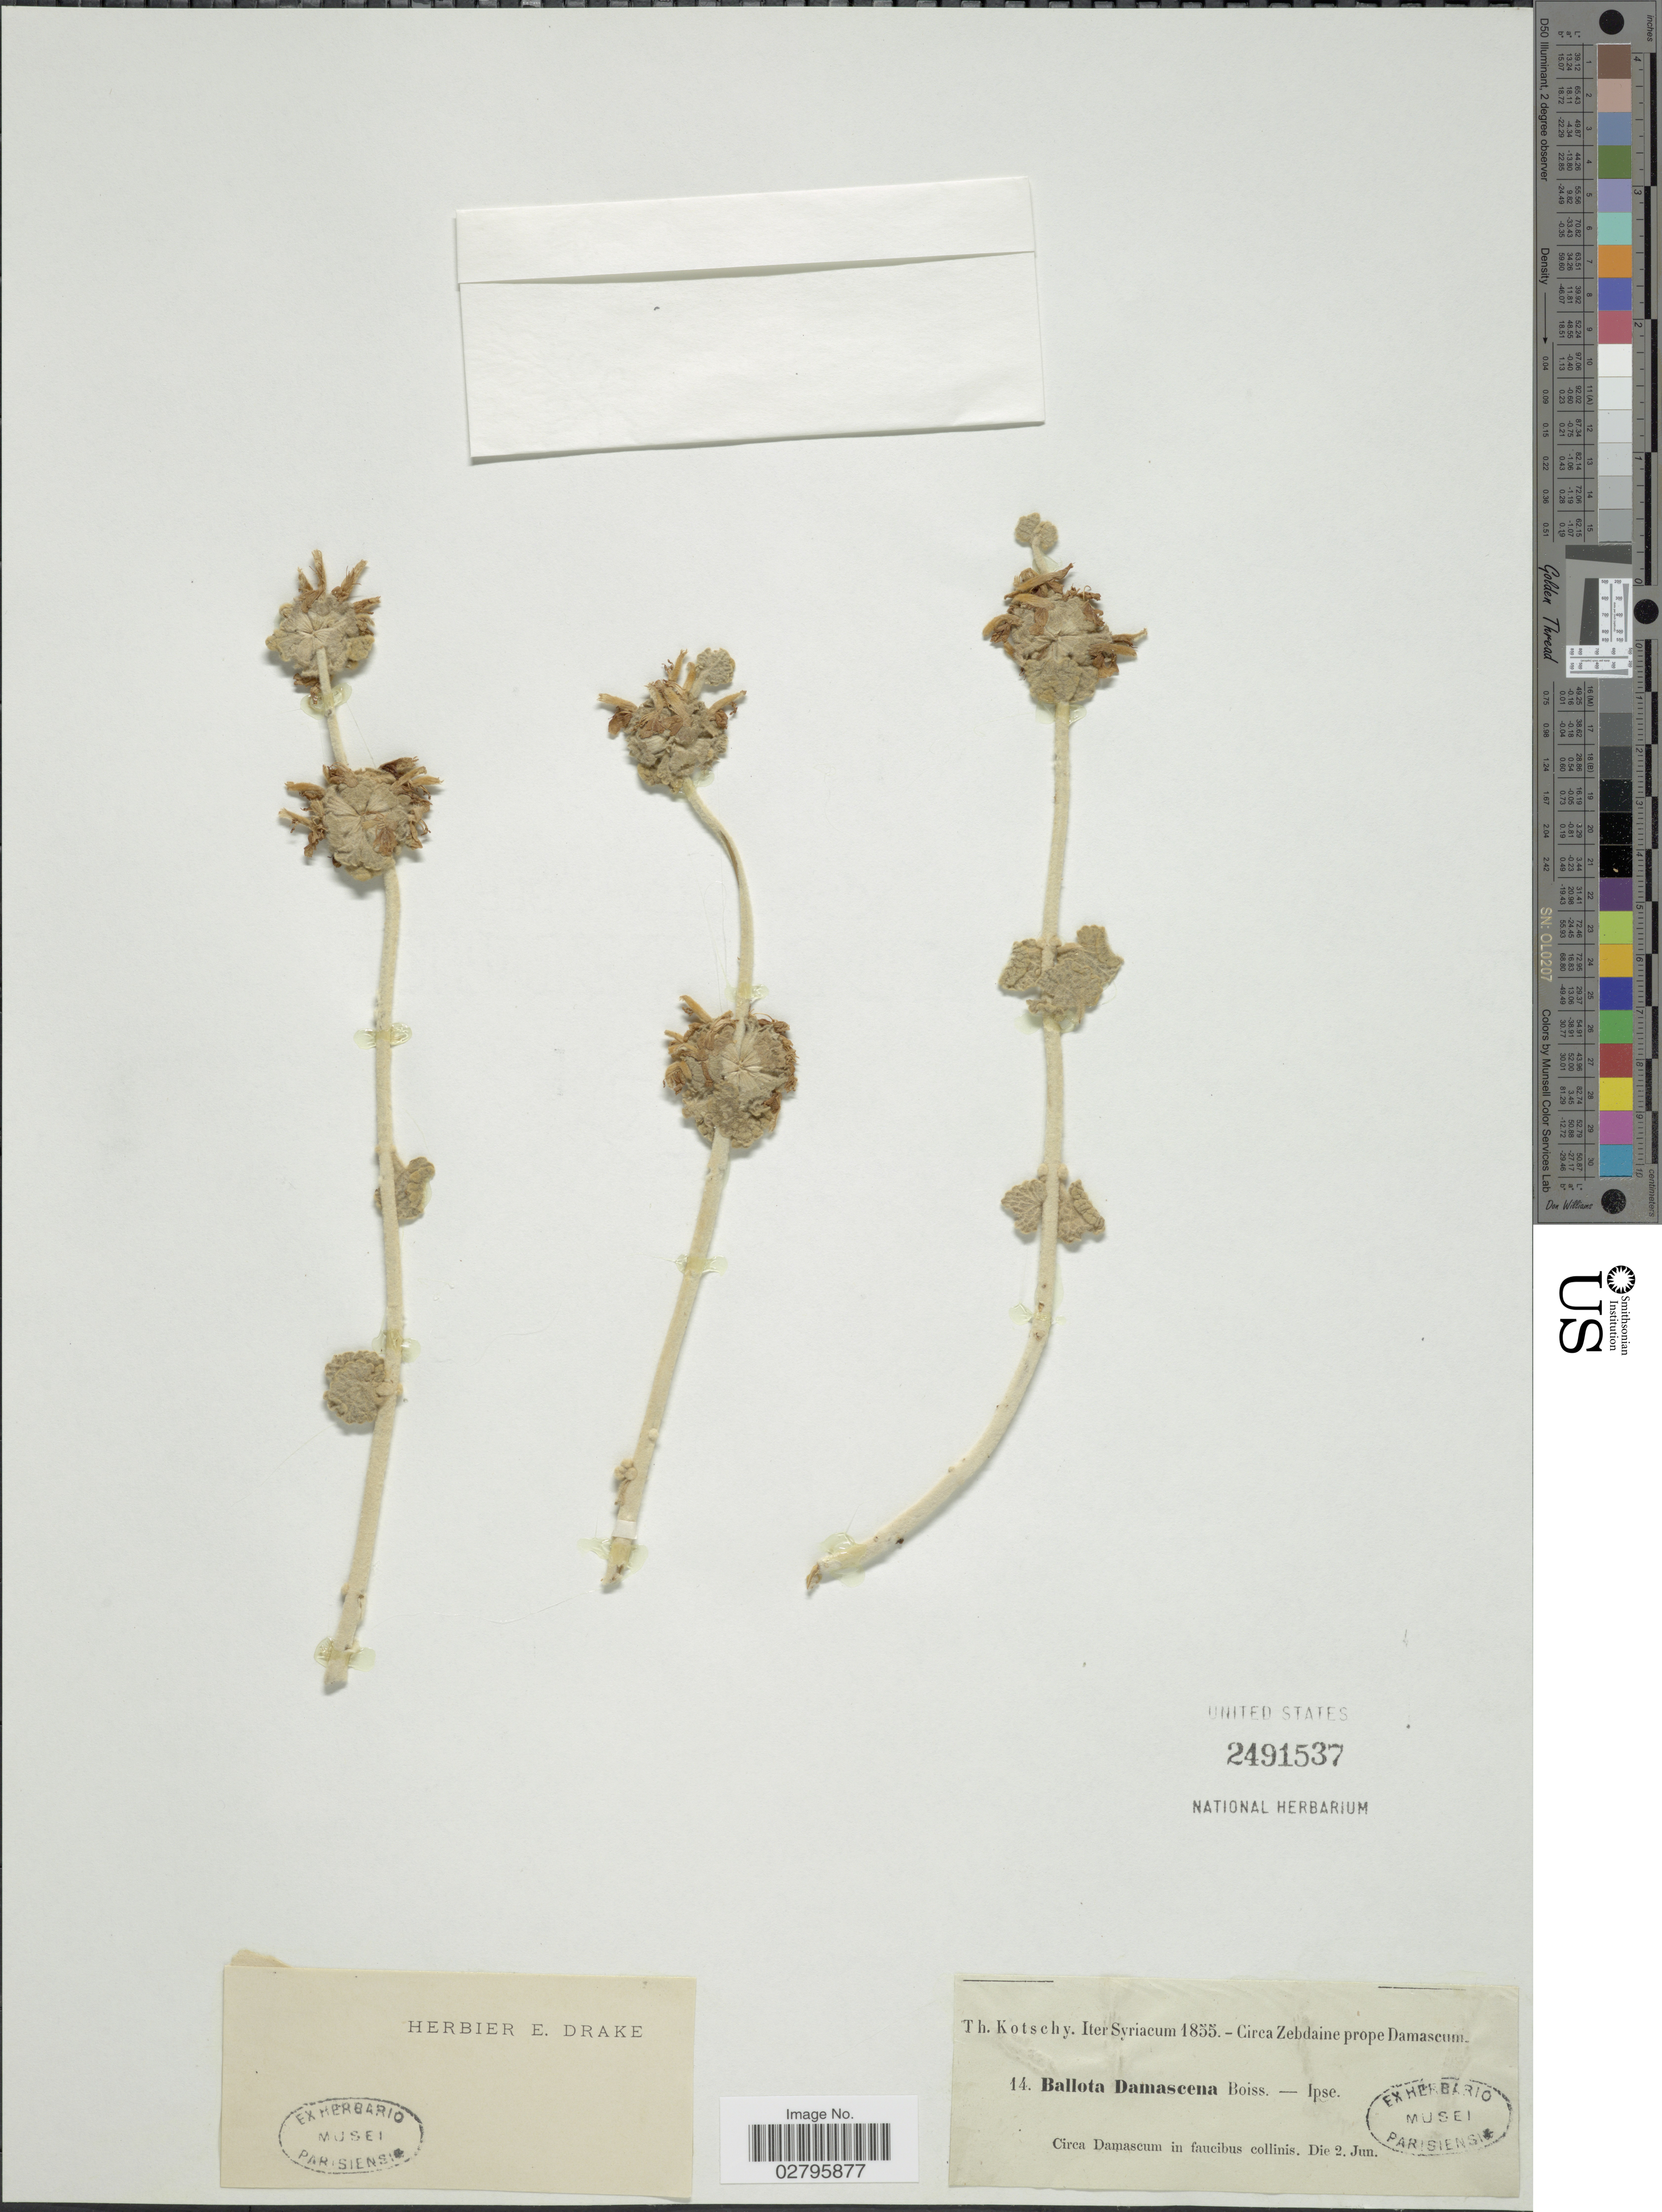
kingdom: Plantae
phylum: Tracheophyta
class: Magnoliopsida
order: Lamiales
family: Lamiaceae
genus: Ballota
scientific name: Ballota damascena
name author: Boiss.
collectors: K. G. Kotschy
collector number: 14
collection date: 1855-06-02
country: Syria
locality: Iter Syriacum. Circa Zebdaine prope Damascum. Circa Damascum in faucibus collinis.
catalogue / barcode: US 2491537